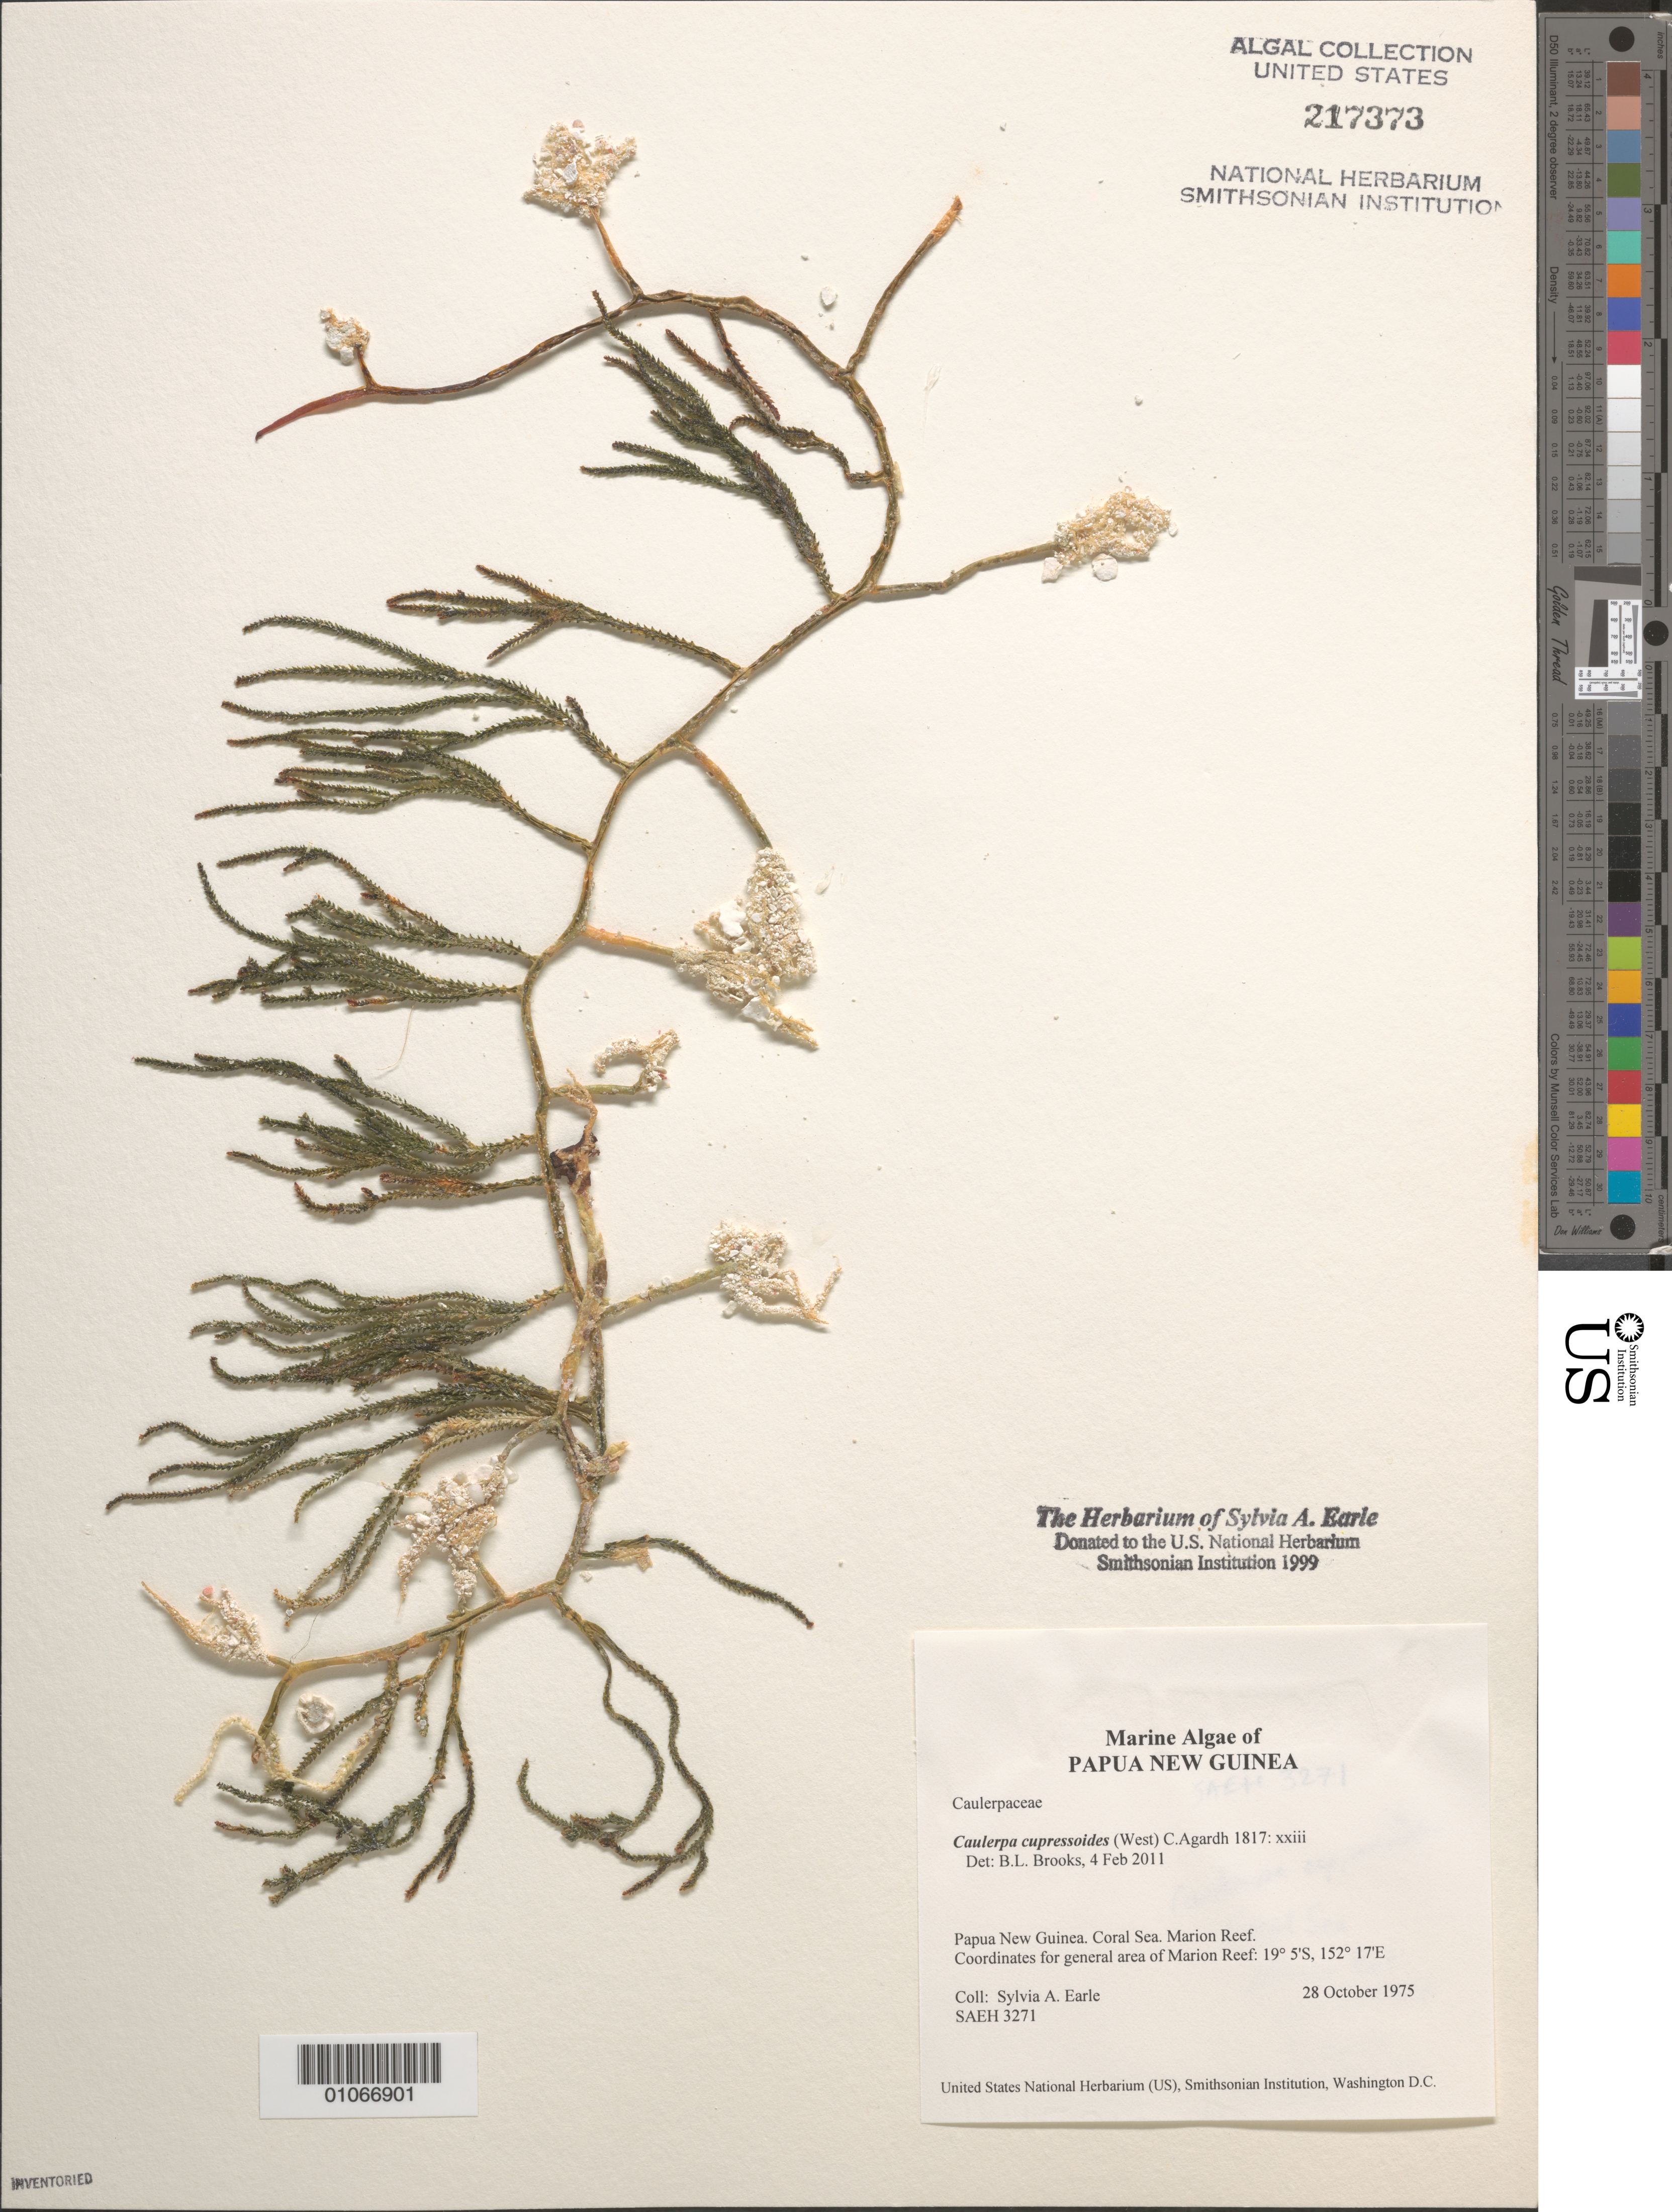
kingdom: Plantae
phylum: Chlorophyta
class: Ulvophyceae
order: Bryopsidales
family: Caulerpaceae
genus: Caulerpa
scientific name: Caulerpa cupressoides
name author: (Vahl) C. Agardh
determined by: Brooks, B. L., (BOT), Smithsonian Institution - National Museum of Natural History (UNITED STATES)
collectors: S. A. Earle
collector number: SAEH 3271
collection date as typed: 28 Oct 1975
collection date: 1975-10-28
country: Australia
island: Marion Reef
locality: Coral Sea, Marion Reef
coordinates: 19 5'S, 152 17'E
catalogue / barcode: US 217373